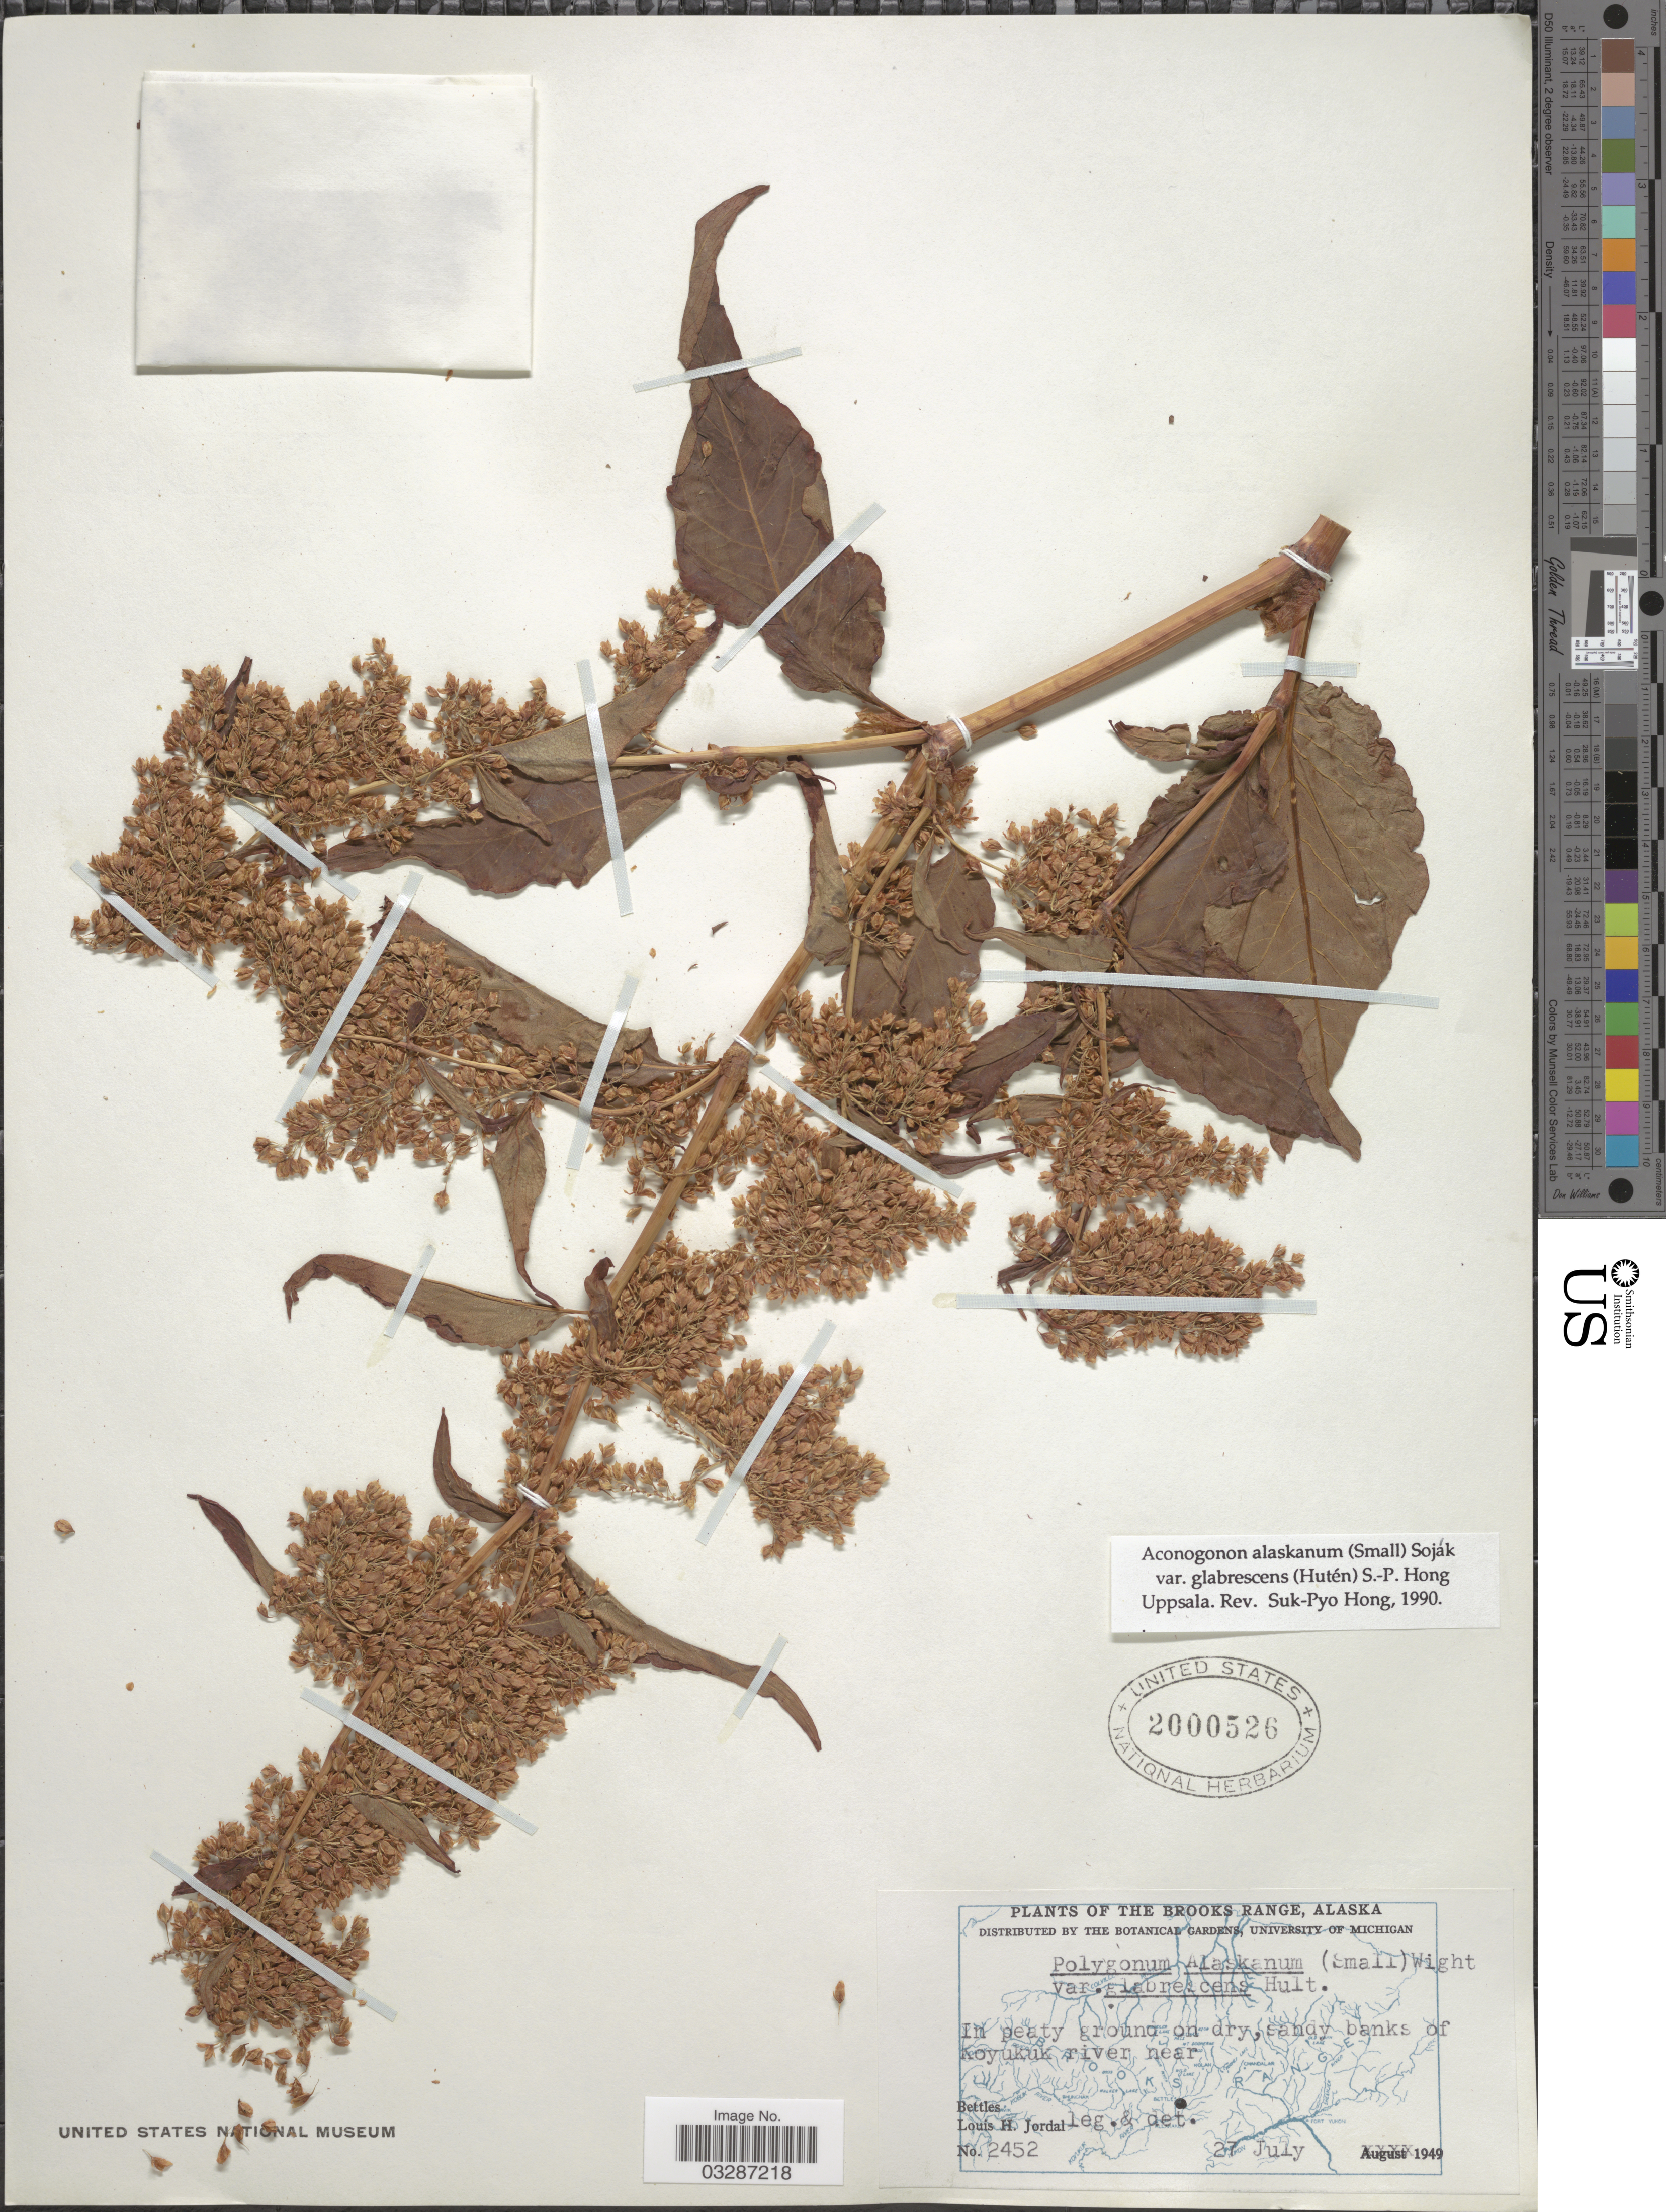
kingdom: Plantae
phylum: Tracheophyta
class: Magnoliopsida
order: Caryophyllales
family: Polygonaceae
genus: Koenigia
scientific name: Koenigia alaskana var. glabrescens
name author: (Hultén) T.M. Schust. & Reveal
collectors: L. Jordal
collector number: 2452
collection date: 1949-07-27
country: United States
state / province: Alaska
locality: The Brooks Range. In peaty ground on dry, sandy banks of Koyukuk river near Bettles.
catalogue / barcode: US 2000526